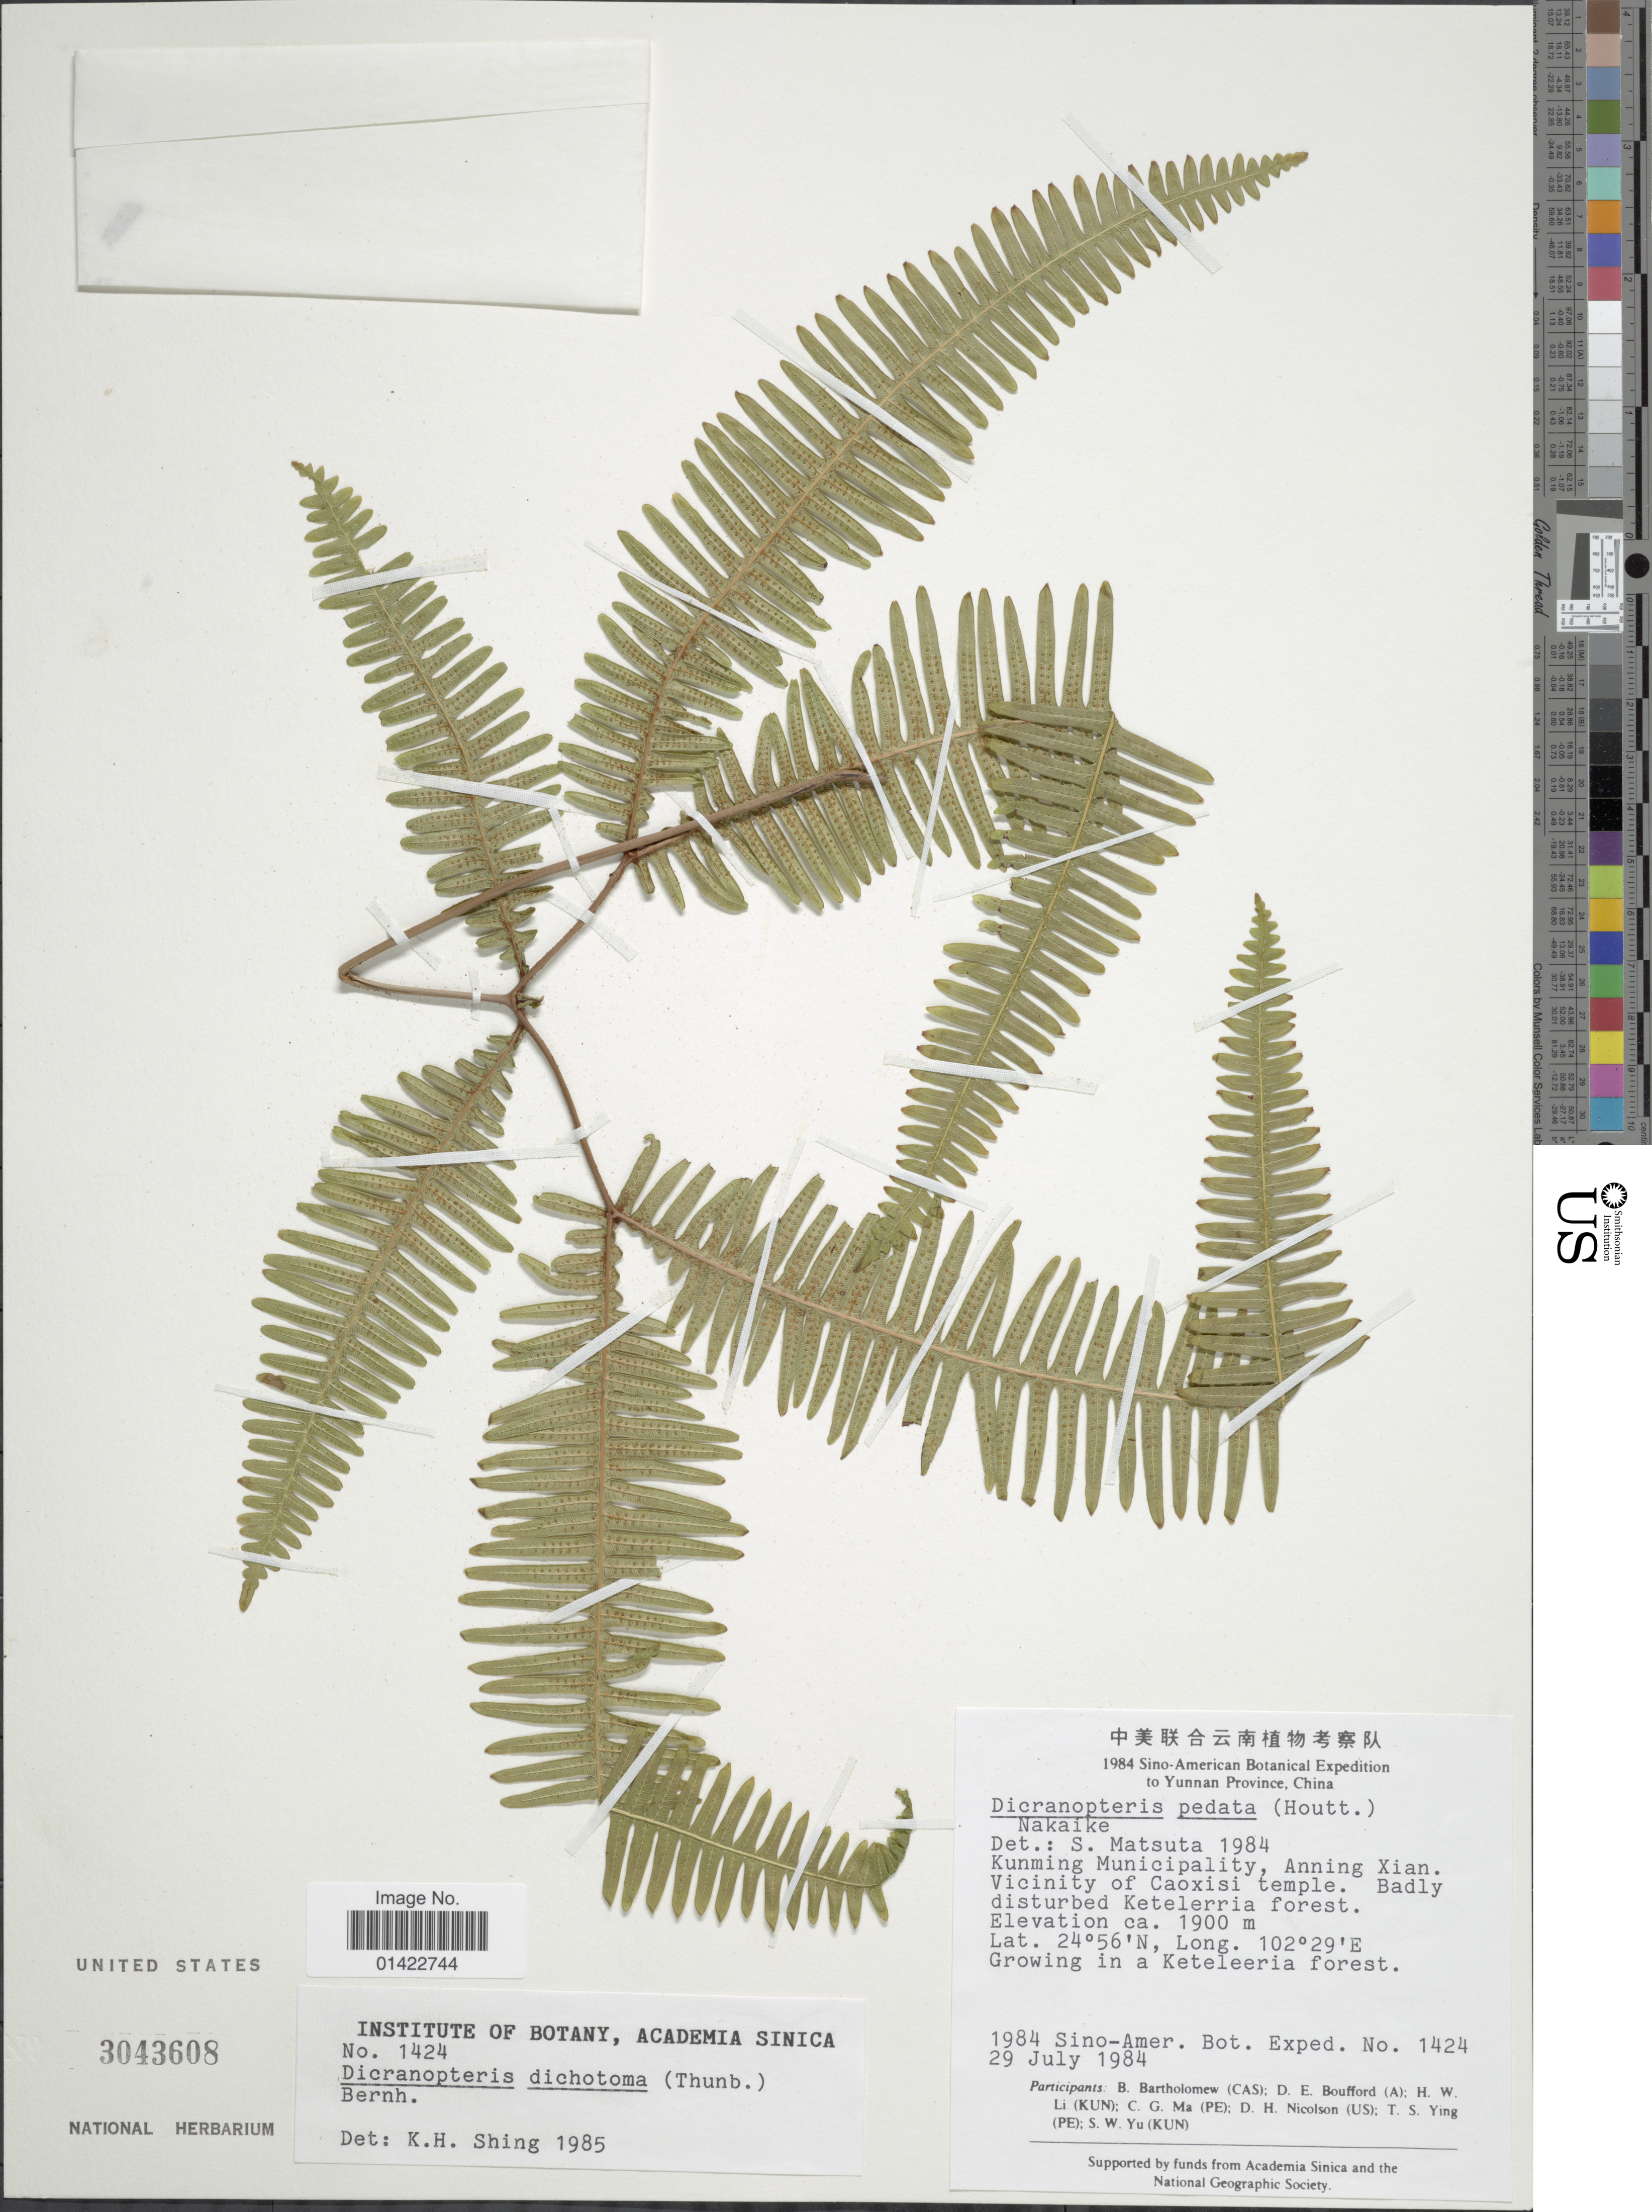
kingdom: Plantae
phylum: Tracheophyta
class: Polypodiopsida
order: Gleicheniales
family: Gleicheniaceae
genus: Sticherus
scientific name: Sticherus dichotomus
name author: (L.) Copel.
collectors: Sino-Amer. Bot. Exped. 1984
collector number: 1424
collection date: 1984-07-29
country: China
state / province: Yunnan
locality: Kunming Municipality, Anning Xian. Vicinity of Caoxisi temple.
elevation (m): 1900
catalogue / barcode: US 3043608